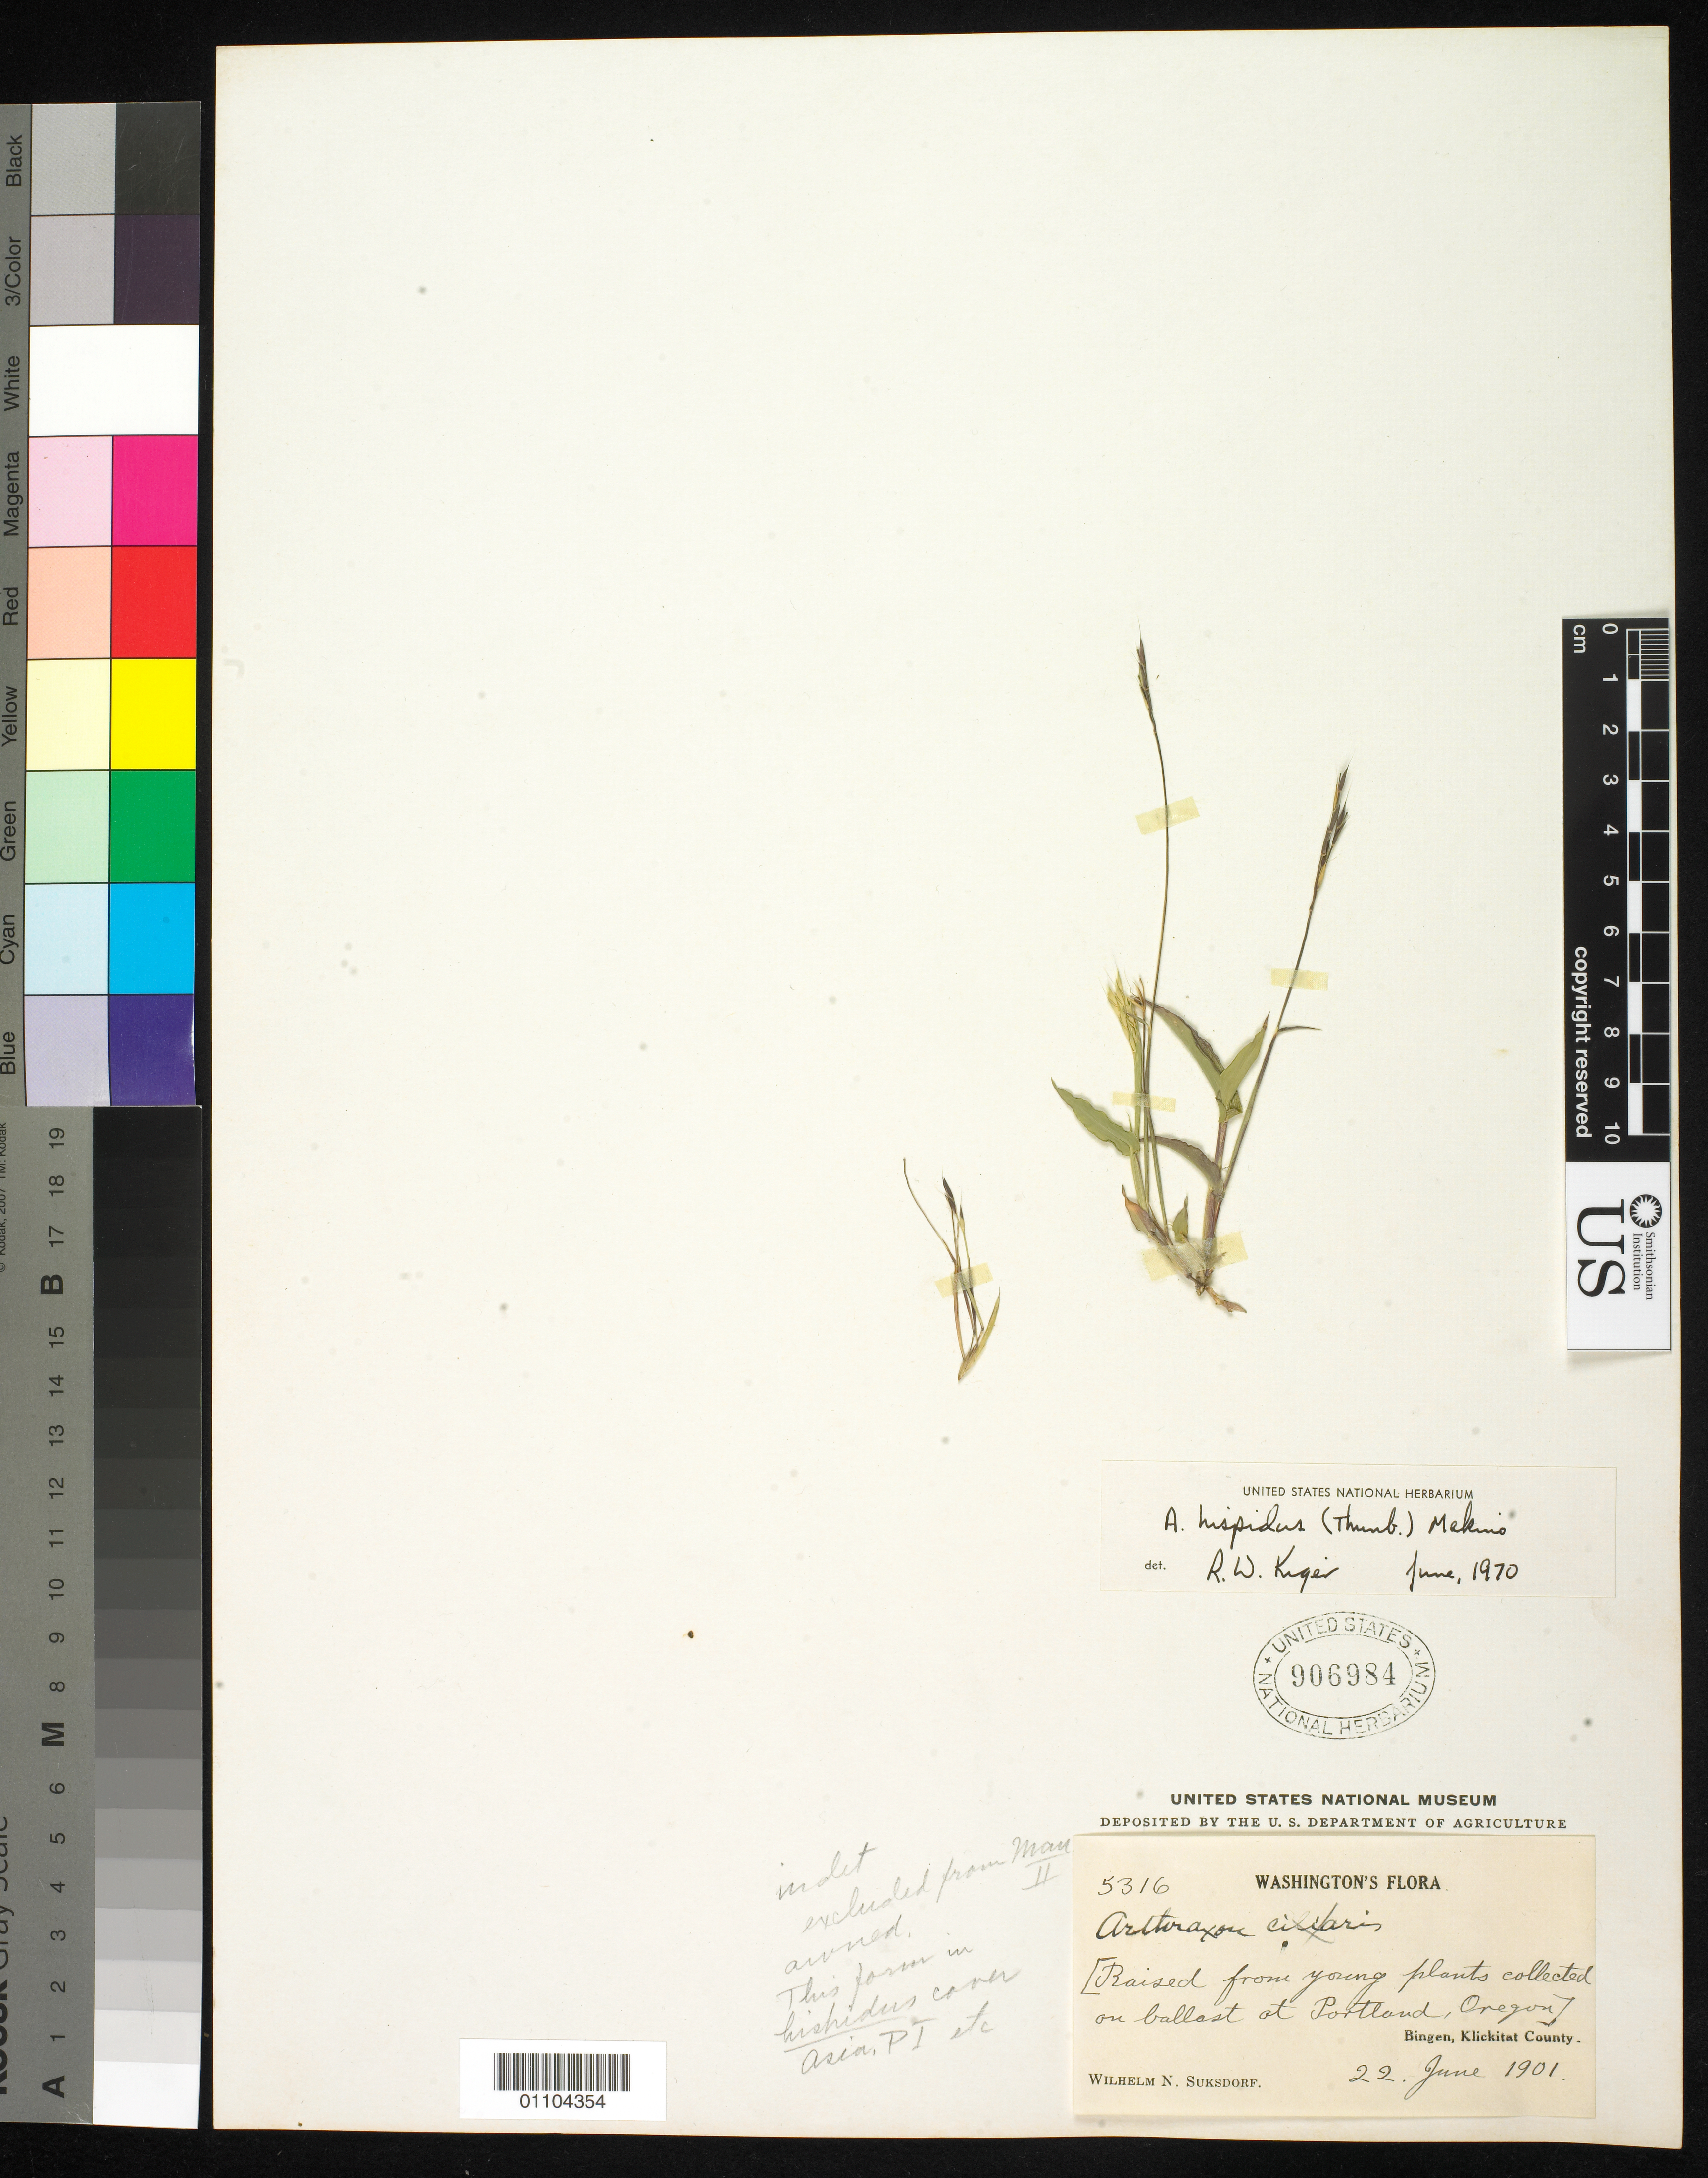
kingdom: Plantae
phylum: Tracheophyta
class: Liliopsida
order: Poales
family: Poaceae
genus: Arthraxon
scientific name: Arthraxon hispidus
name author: (Thunb.) Makino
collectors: W. N. Suksdorf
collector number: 5316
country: United States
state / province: Oregon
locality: Portland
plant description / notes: Removed from Portland, Oregon cultivated in Bingen, Kilickitat County. Washington.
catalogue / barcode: US 906984